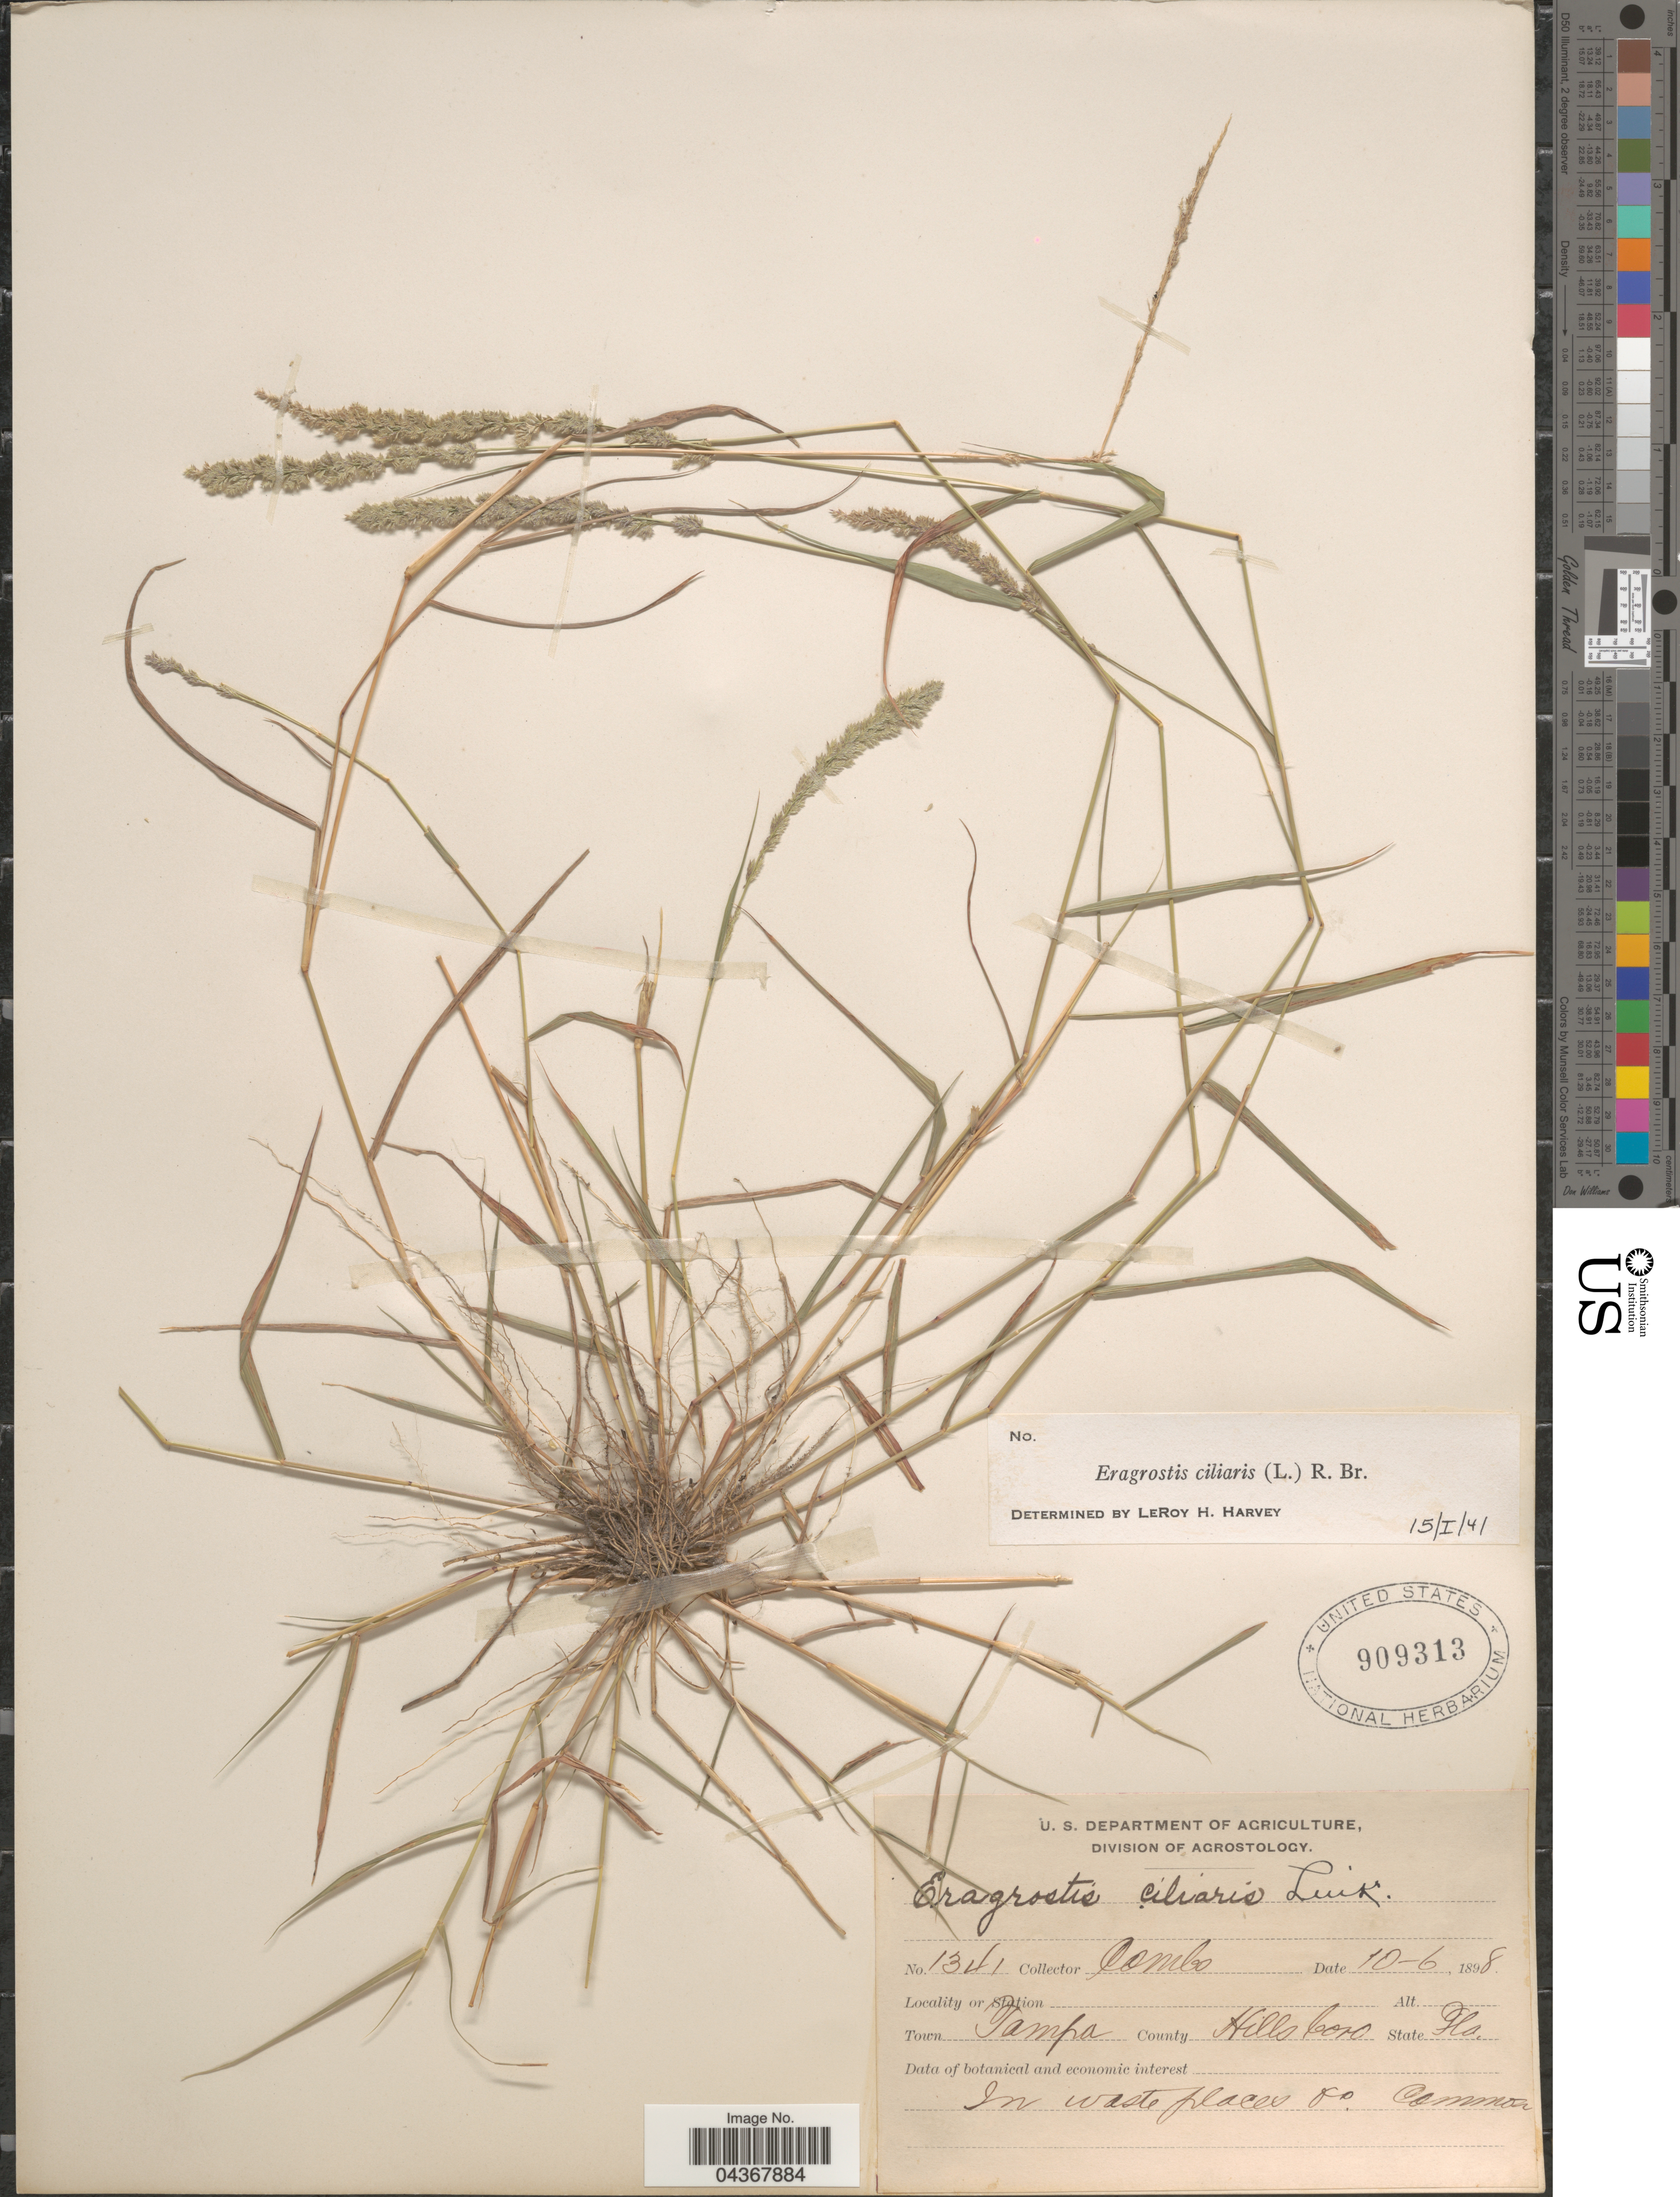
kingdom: Plantae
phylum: Tracheophyta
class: Liliopsida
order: Poales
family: Poaceae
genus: Eragrostis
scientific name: Eragrostis ciliaris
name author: (L.) R. Br.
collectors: Combo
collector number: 1341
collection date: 1898-10-06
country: United States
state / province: Florida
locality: Town Tampa. County Hillsboro.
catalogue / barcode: US 909313